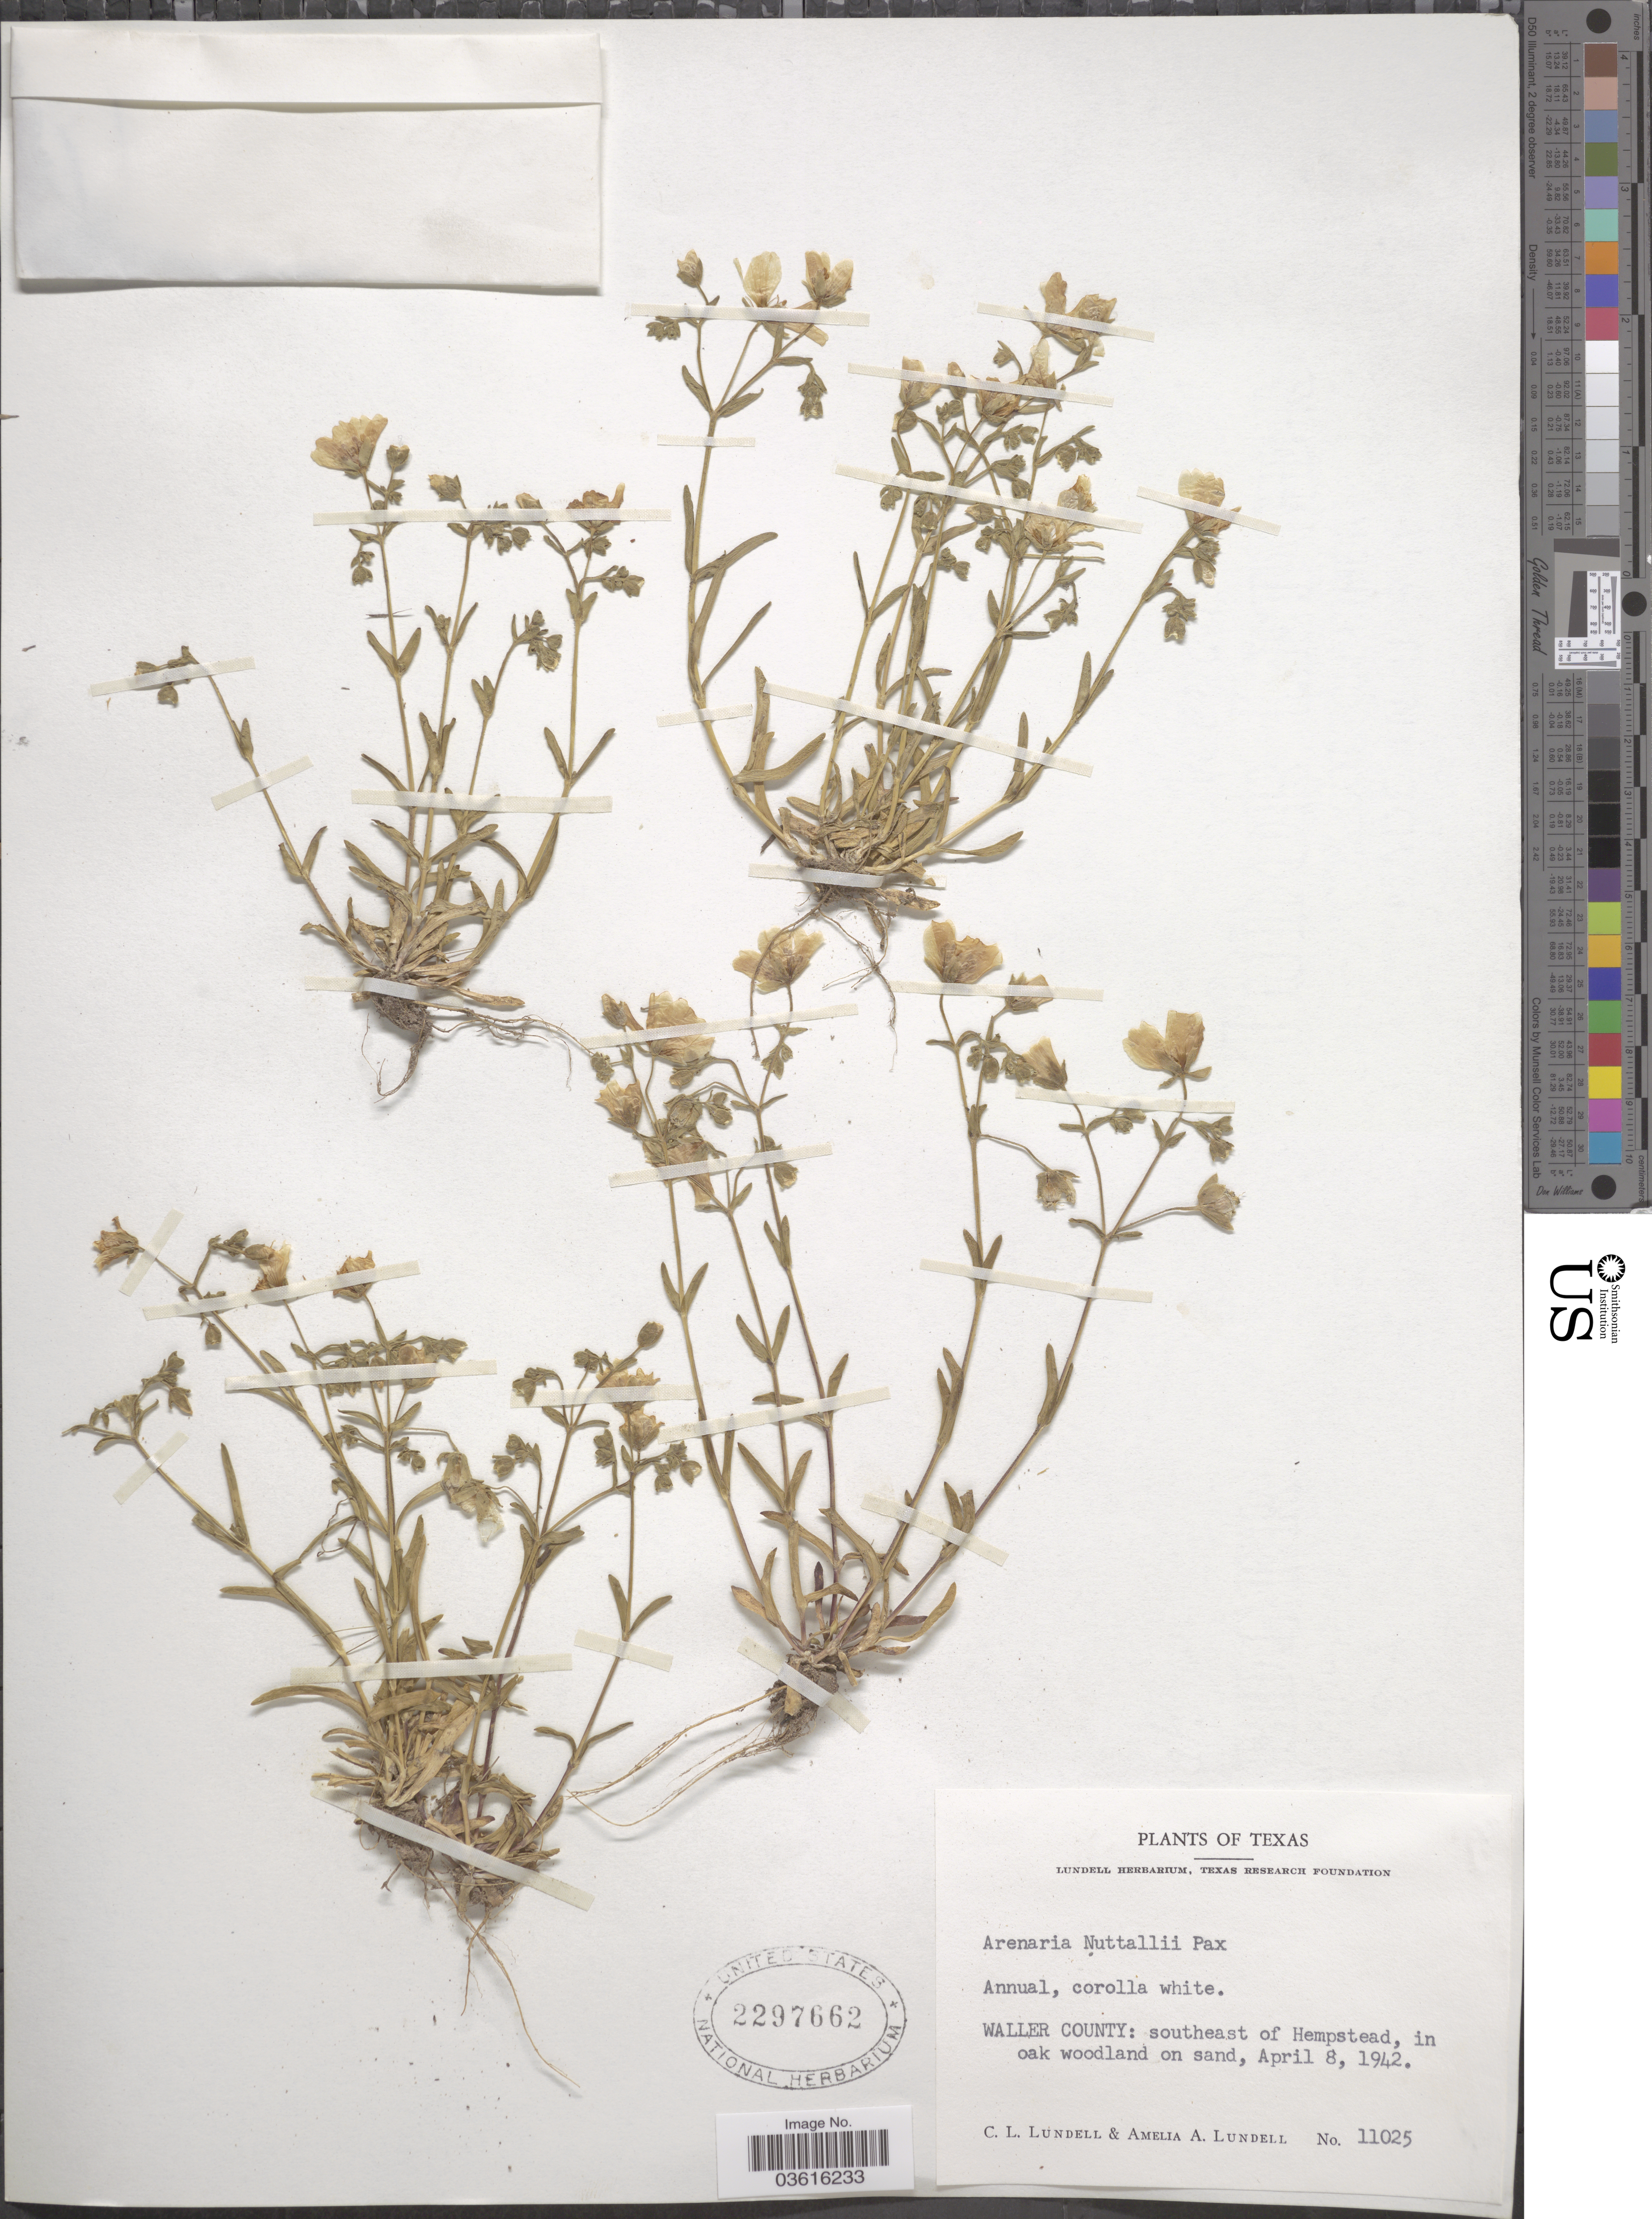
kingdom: Plantae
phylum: Tracheophyta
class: Magnoliopsida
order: Caryophyllales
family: Caryophyllaceae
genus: Minuartia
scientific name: Minuartia nuttallii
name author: (Pax) Briq.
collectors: C. L. Lundell & A. A. Lundell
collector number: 11025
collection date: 1942-04-08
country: United States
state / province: Texas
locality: Waller County: southeast of Hempstead, in oak woodland on sand.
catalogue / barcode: US 2297662